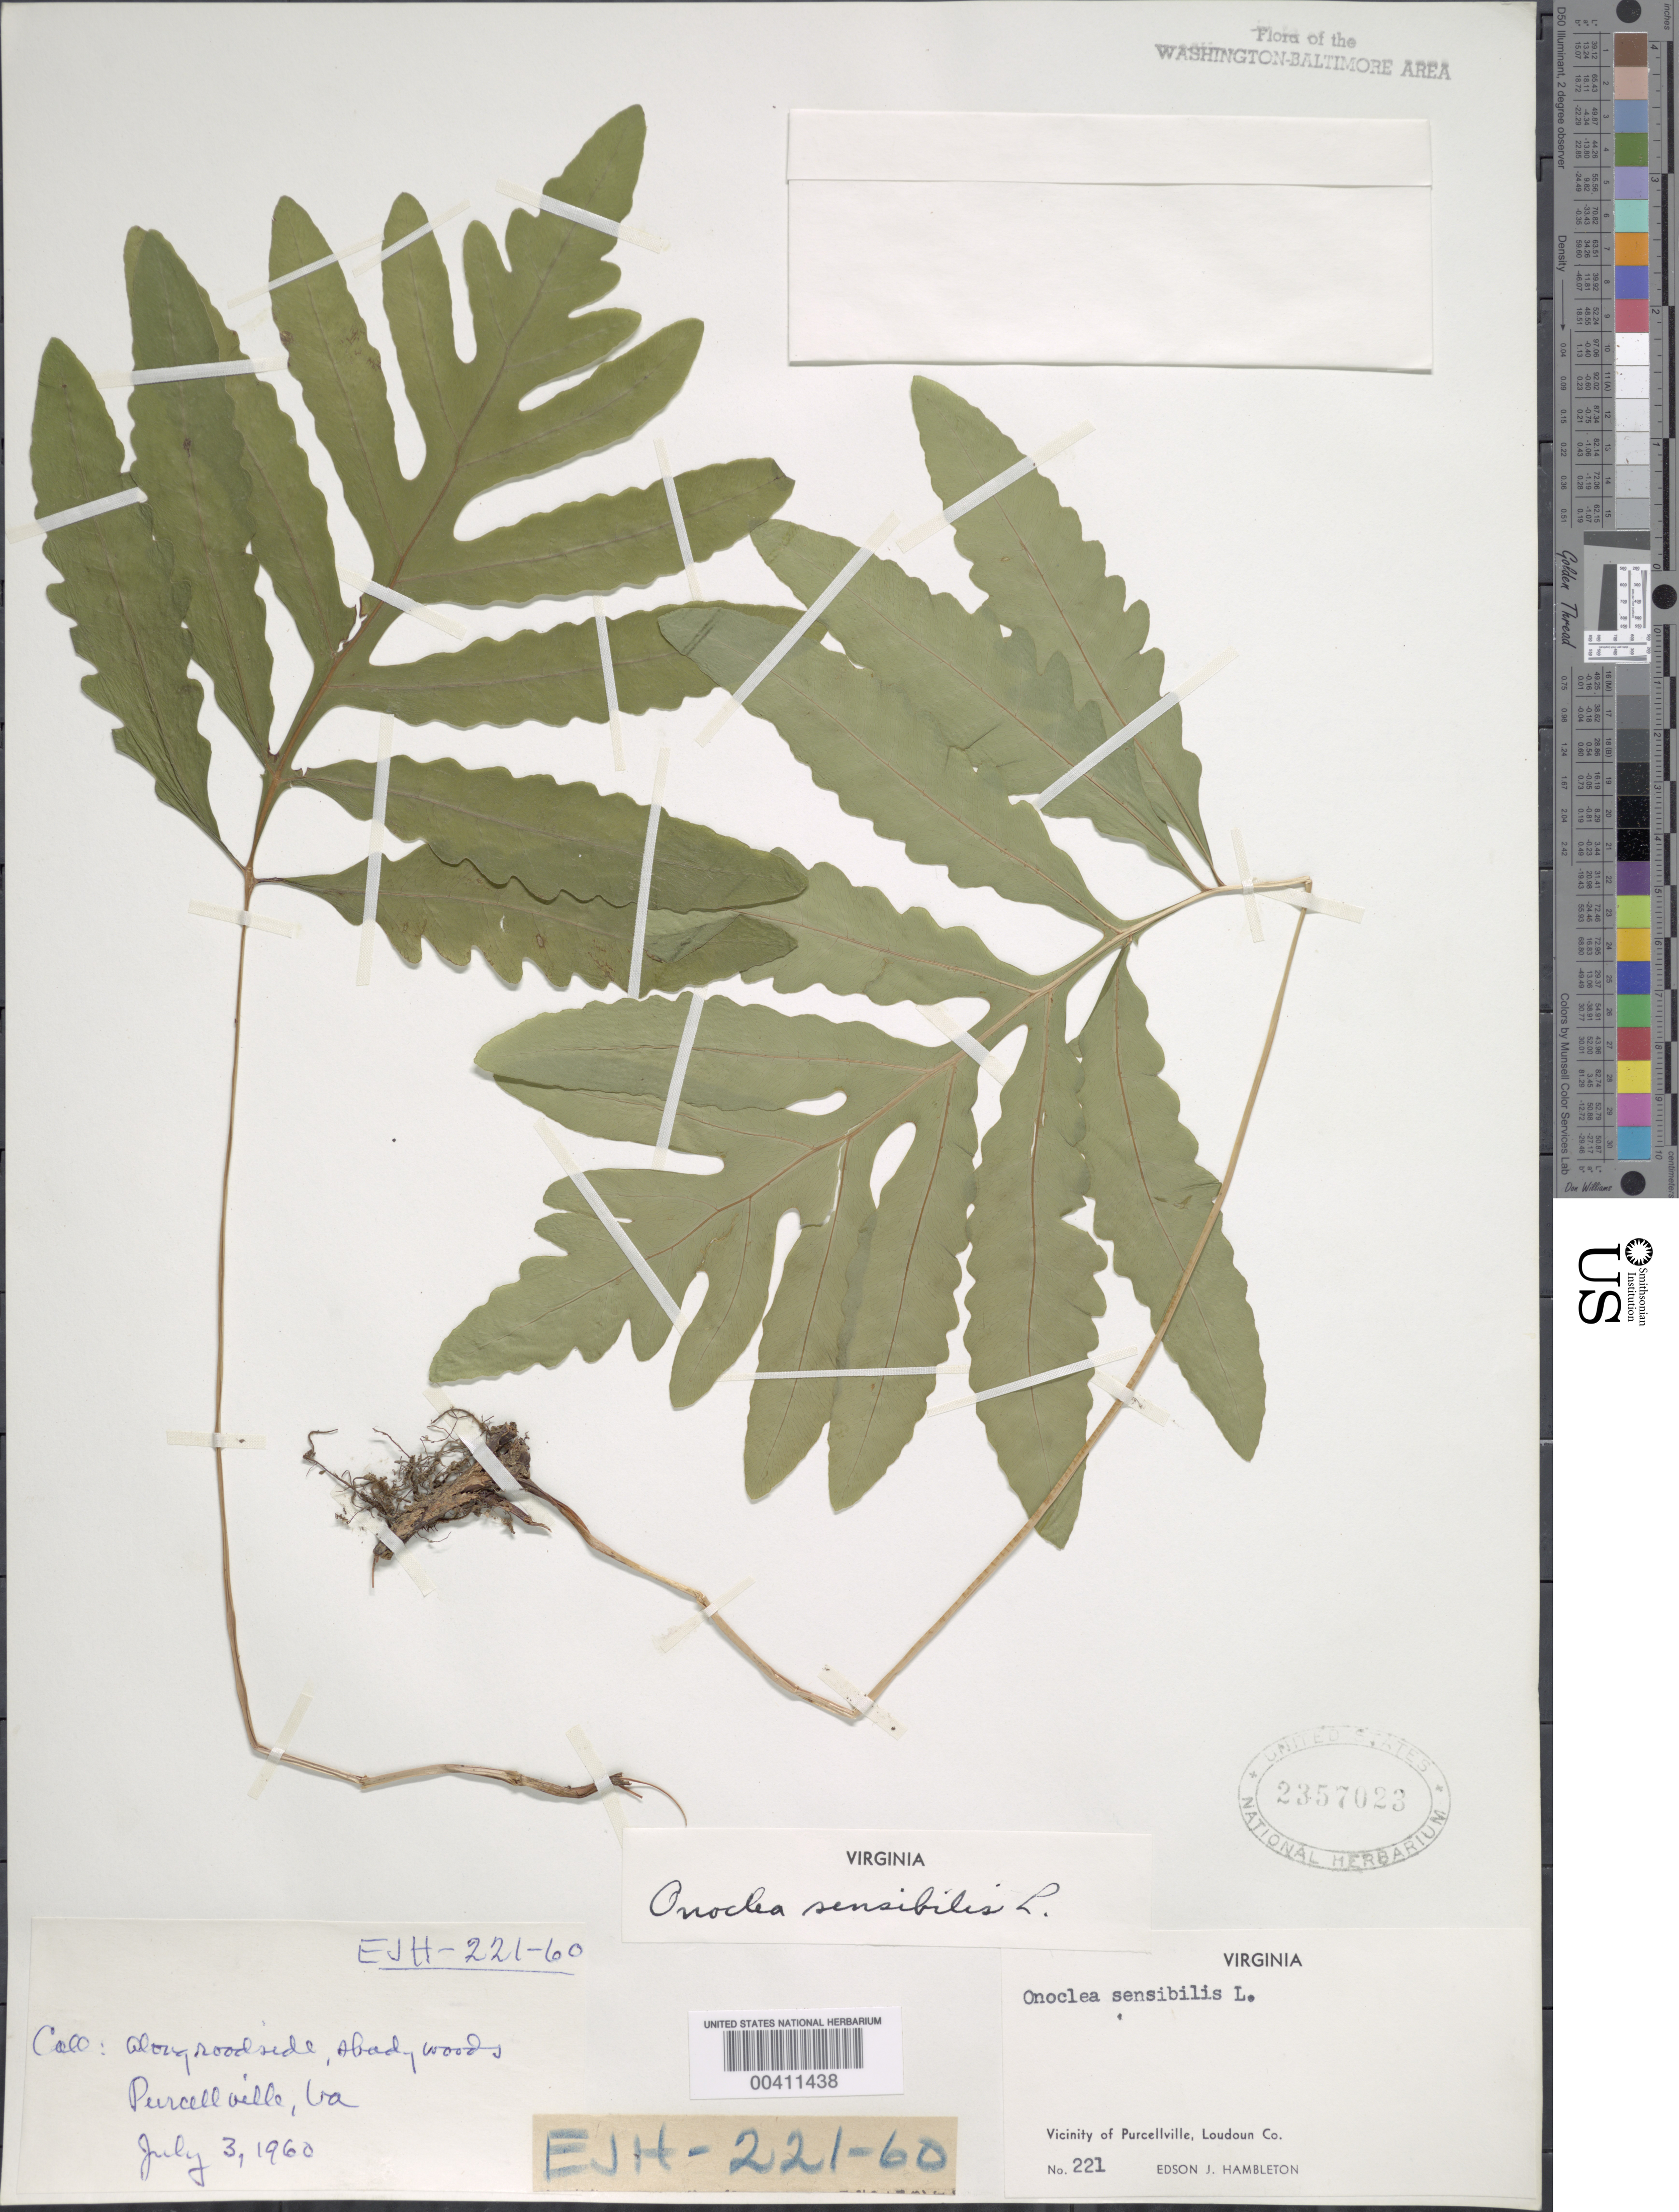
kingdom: Plantae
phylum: Tracheophyta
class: Polypodiopsida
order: Polypodiales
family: Onocleaceae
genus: Onoclea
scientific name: Onoclea sensibilis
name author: L.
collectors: E. Hambleton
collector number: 221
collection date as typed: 03 Jul 1960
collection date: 1960-07-03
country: United States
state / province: Virginia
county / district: Loudoun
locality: Purcellville vicinity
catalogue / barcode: US 2357023